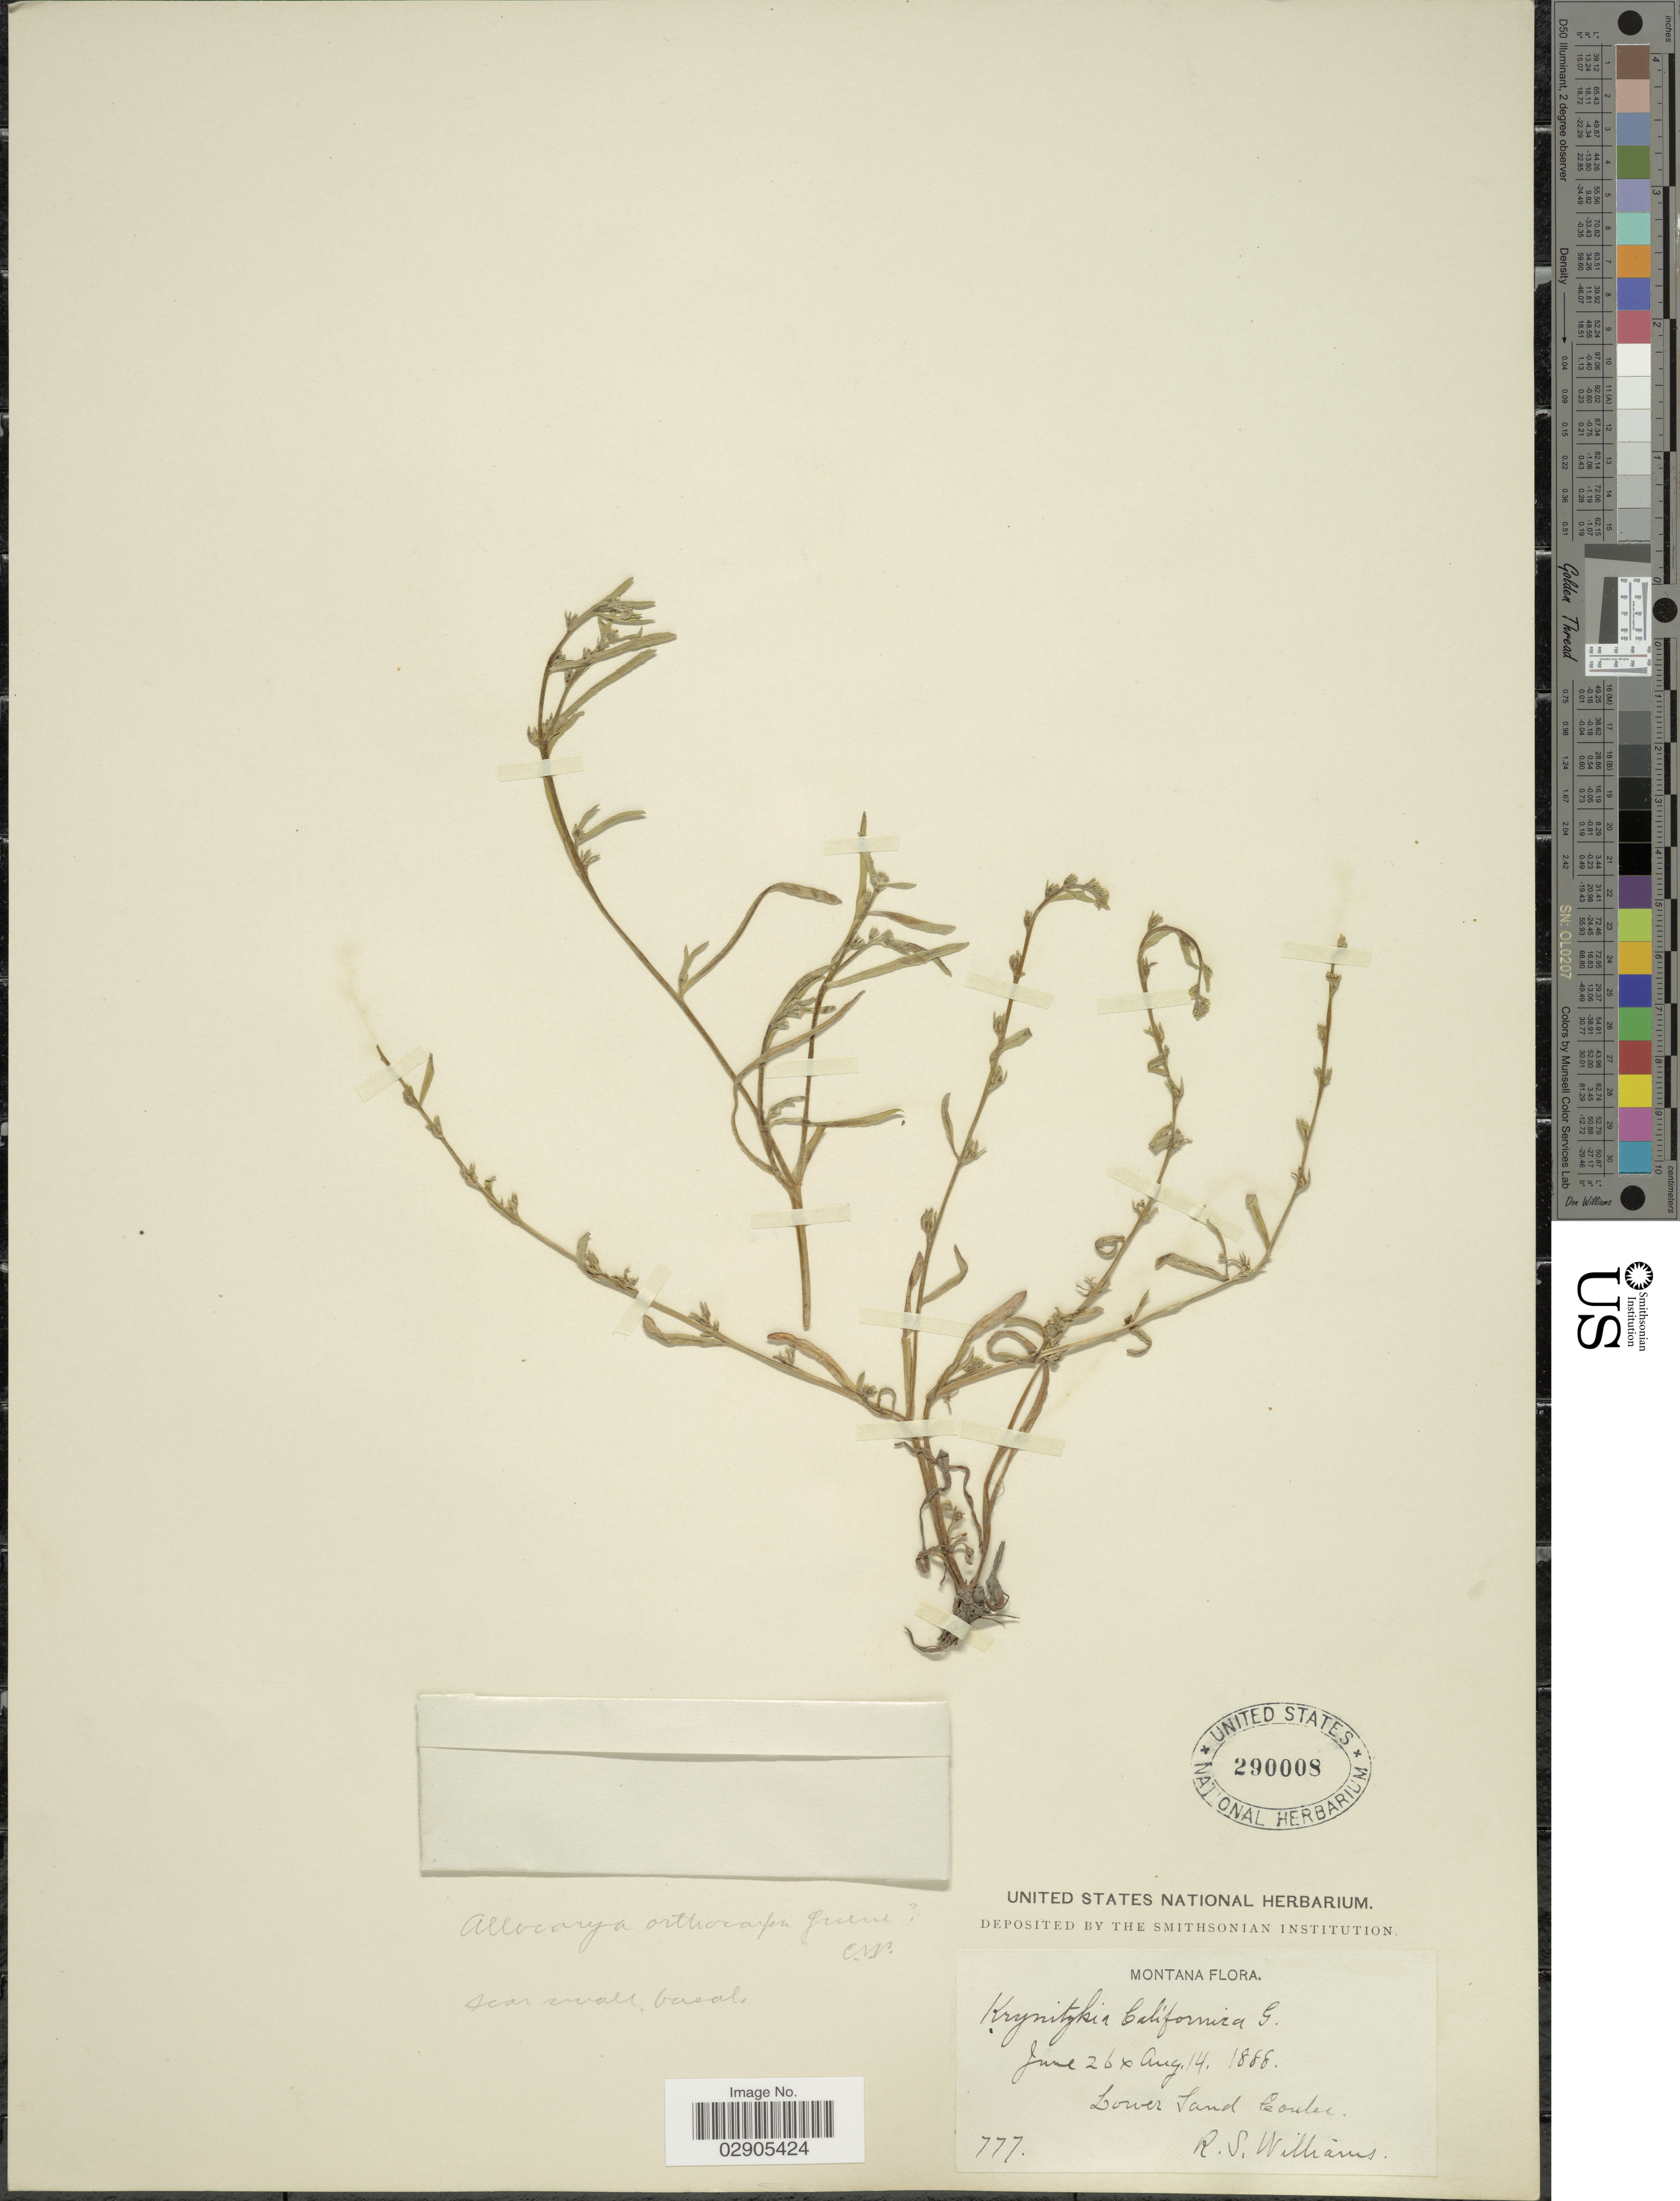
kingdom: Plantae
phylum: Tracheophyta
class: Magnoliopsida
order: Boraginales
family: Boraginaceae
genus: Allocarya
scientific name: Allocarya orthocarpa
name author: Greene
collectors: R. S. Williams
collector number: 777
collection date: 1888-06-26/1888-08-14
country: United States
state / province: Montana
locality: Lower Land Coulee.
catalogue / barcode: US 290008